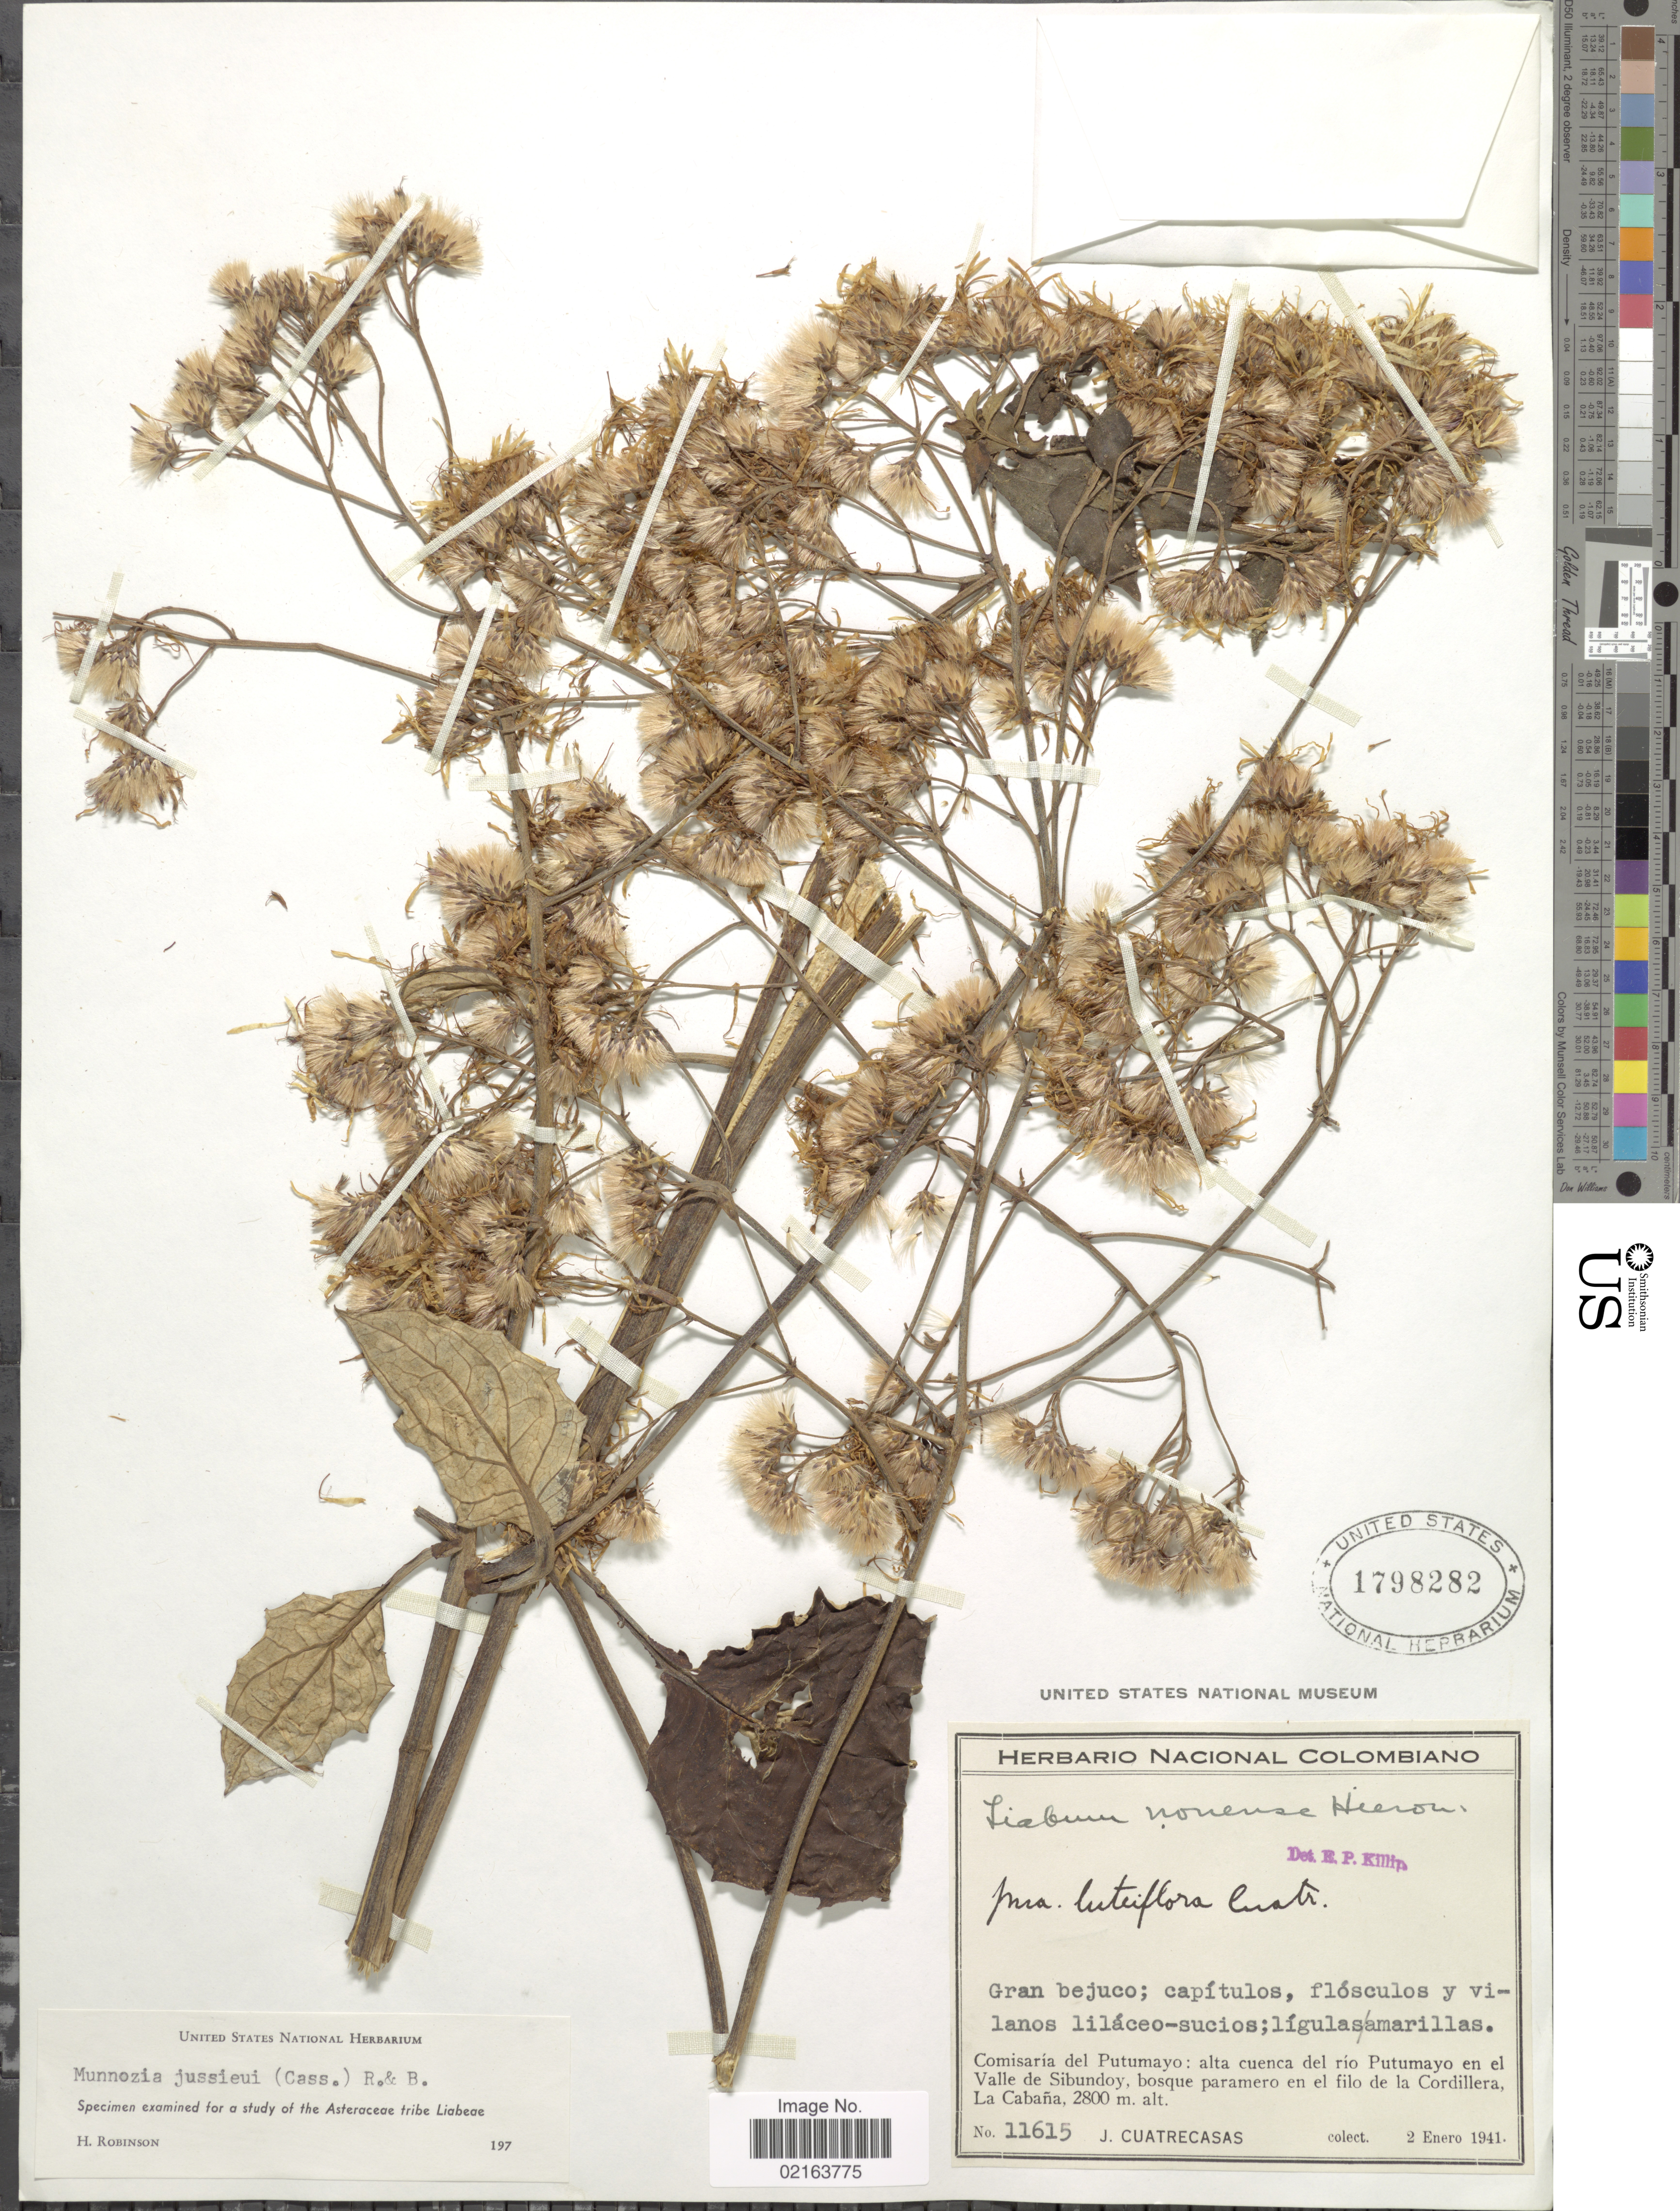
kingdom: Plantae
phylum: Tracheophyta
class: Magnoliopsida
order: Asterales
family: Asteraceae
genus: Munnozia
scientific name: Munnozia jussieui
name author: (Cass.) H. Rob. & Brettell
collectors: J. Cuatrecasas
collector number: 11615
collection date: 1941-01-02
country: Colombia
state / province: Putumayo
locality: Comisaria del Putumayo: alta cuenca del rio Putumayo emn el Valle de Sibundoy, bosque paramero en el filo de la Cordillera, La Cabana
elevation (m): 2800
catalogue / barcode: US 1798282